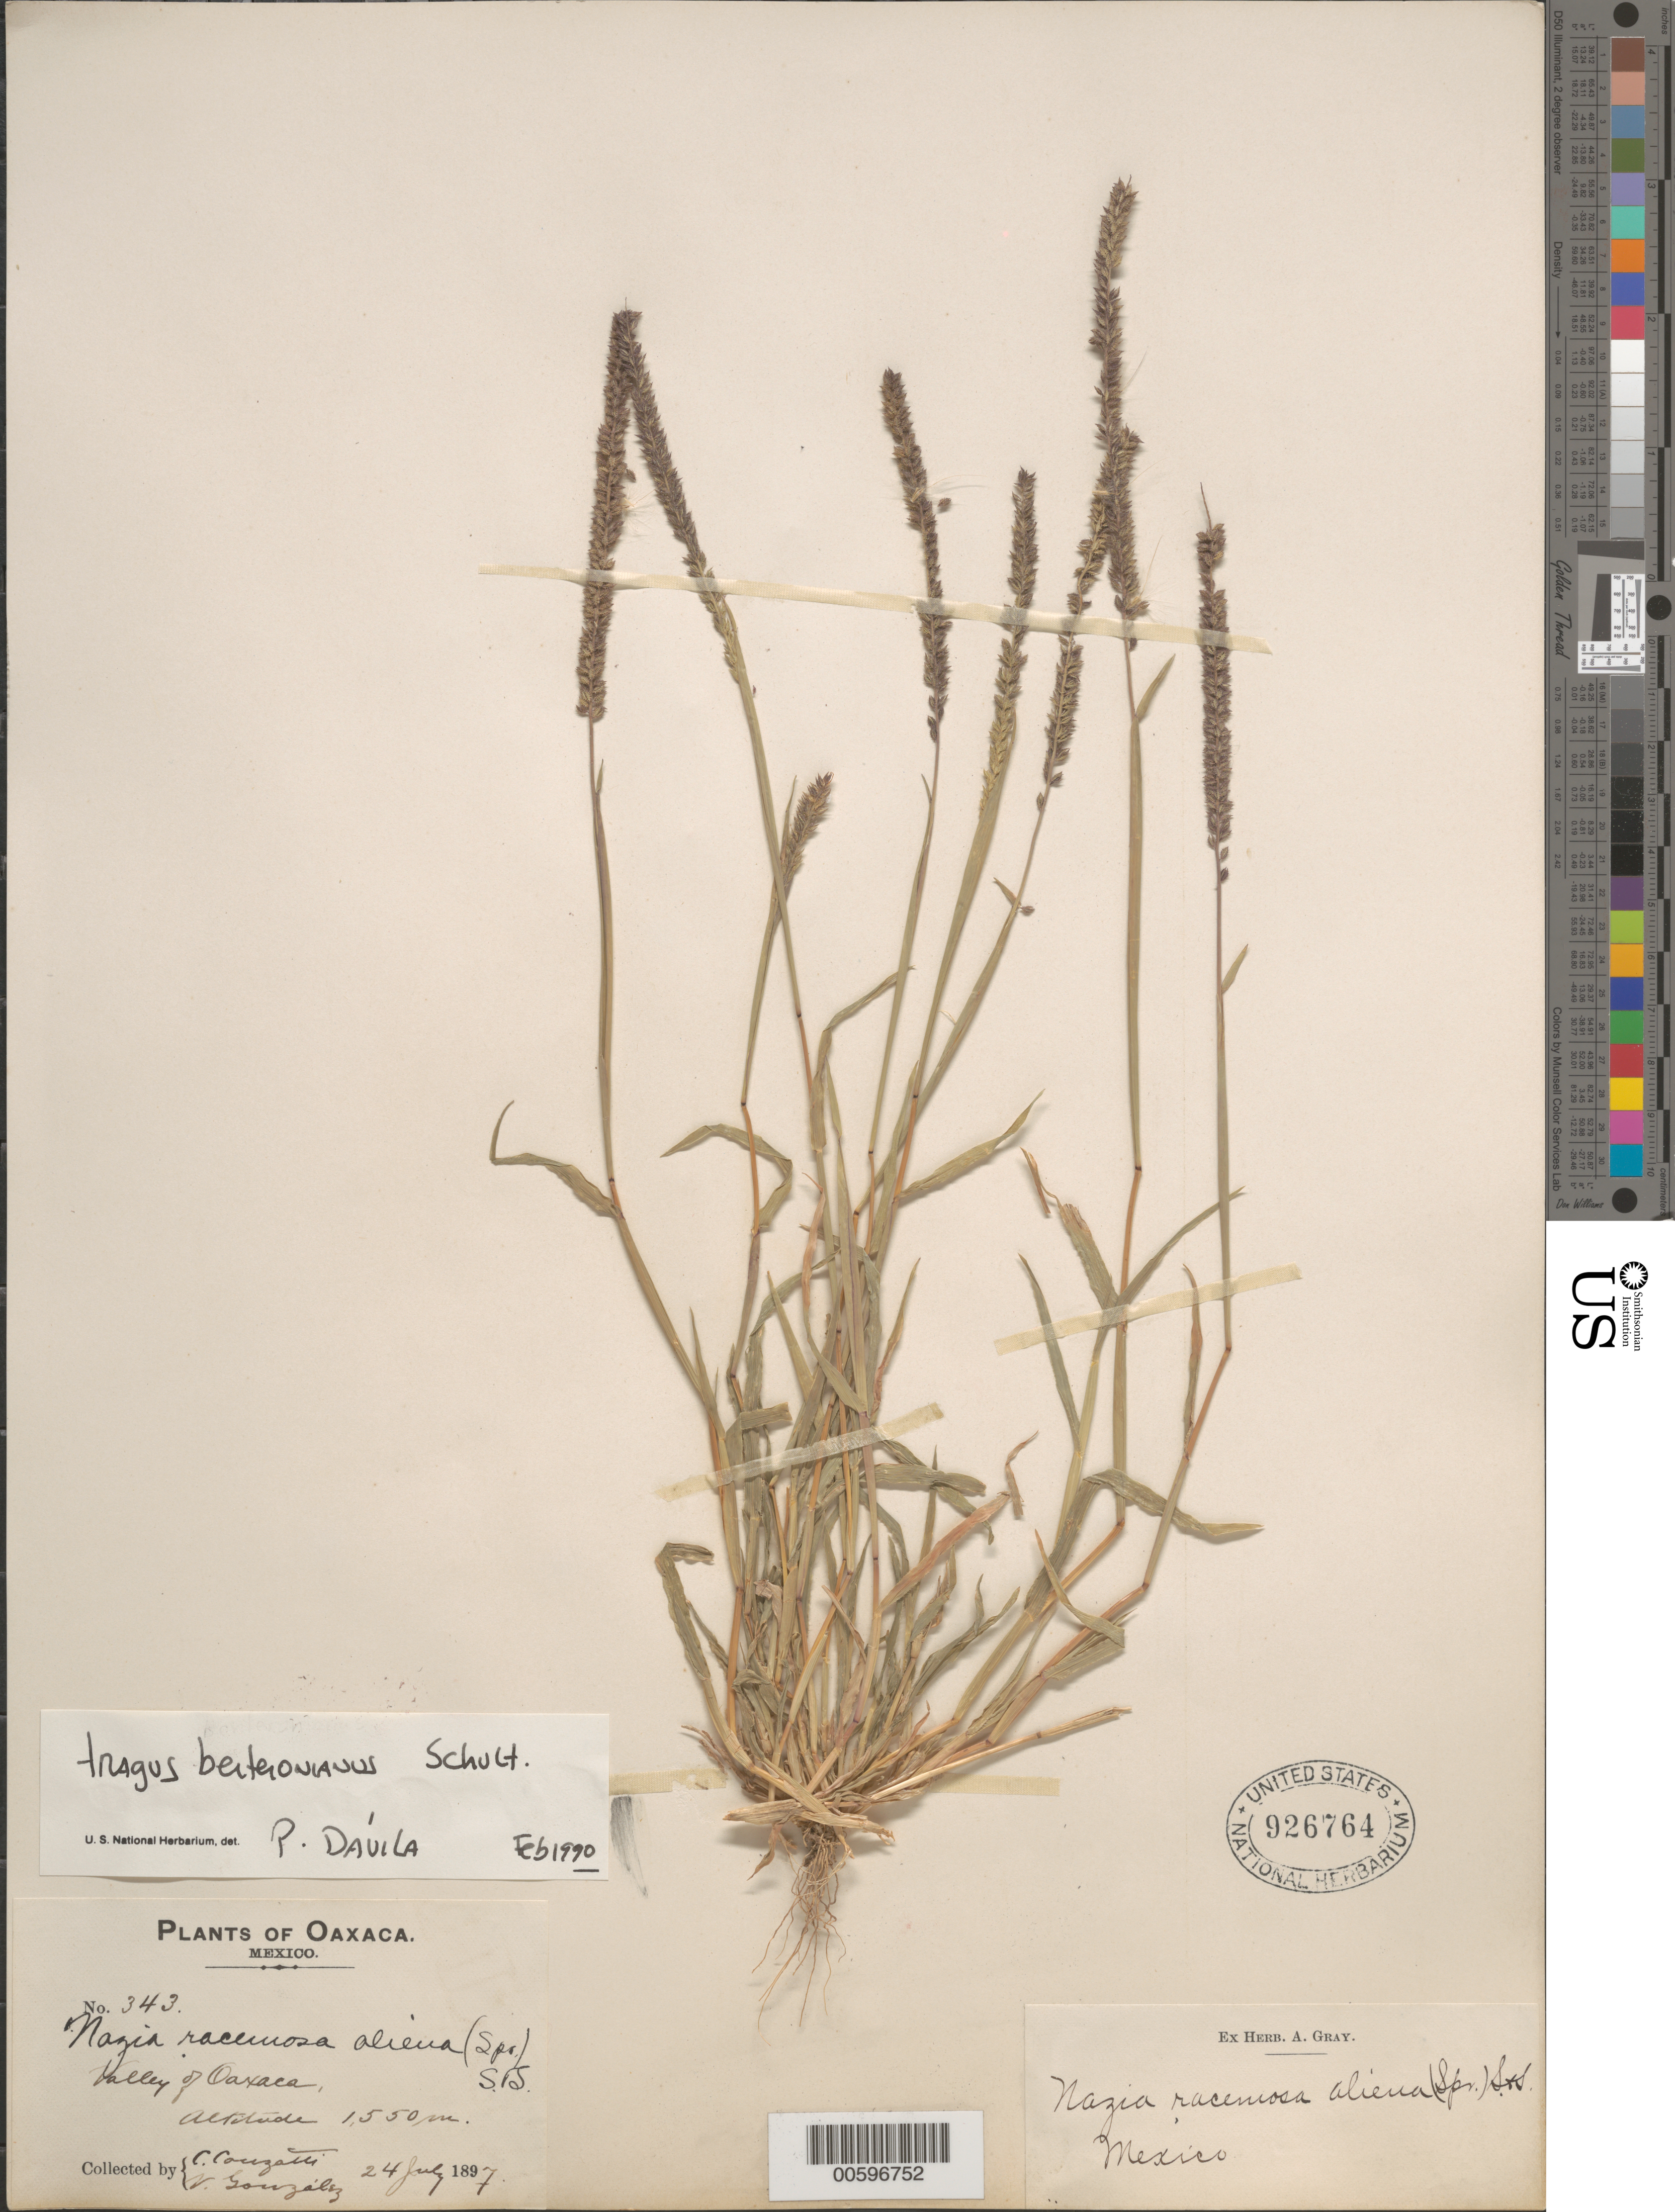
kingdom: Plantae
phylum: Tracheophyta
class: Liliopsida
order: Poales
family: Poaceae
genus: Tragus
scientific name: Tragus berteronianus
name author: Schult.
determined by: Dávila, P. D.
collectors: C. Conzatti & V. Gonzßlez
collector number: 343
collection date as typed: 24 Jul 1897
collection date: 1897-07-24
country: Mexico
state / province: Oaxaca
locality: Valley of Oaxaca.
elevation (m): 1550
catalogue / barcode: US 926764